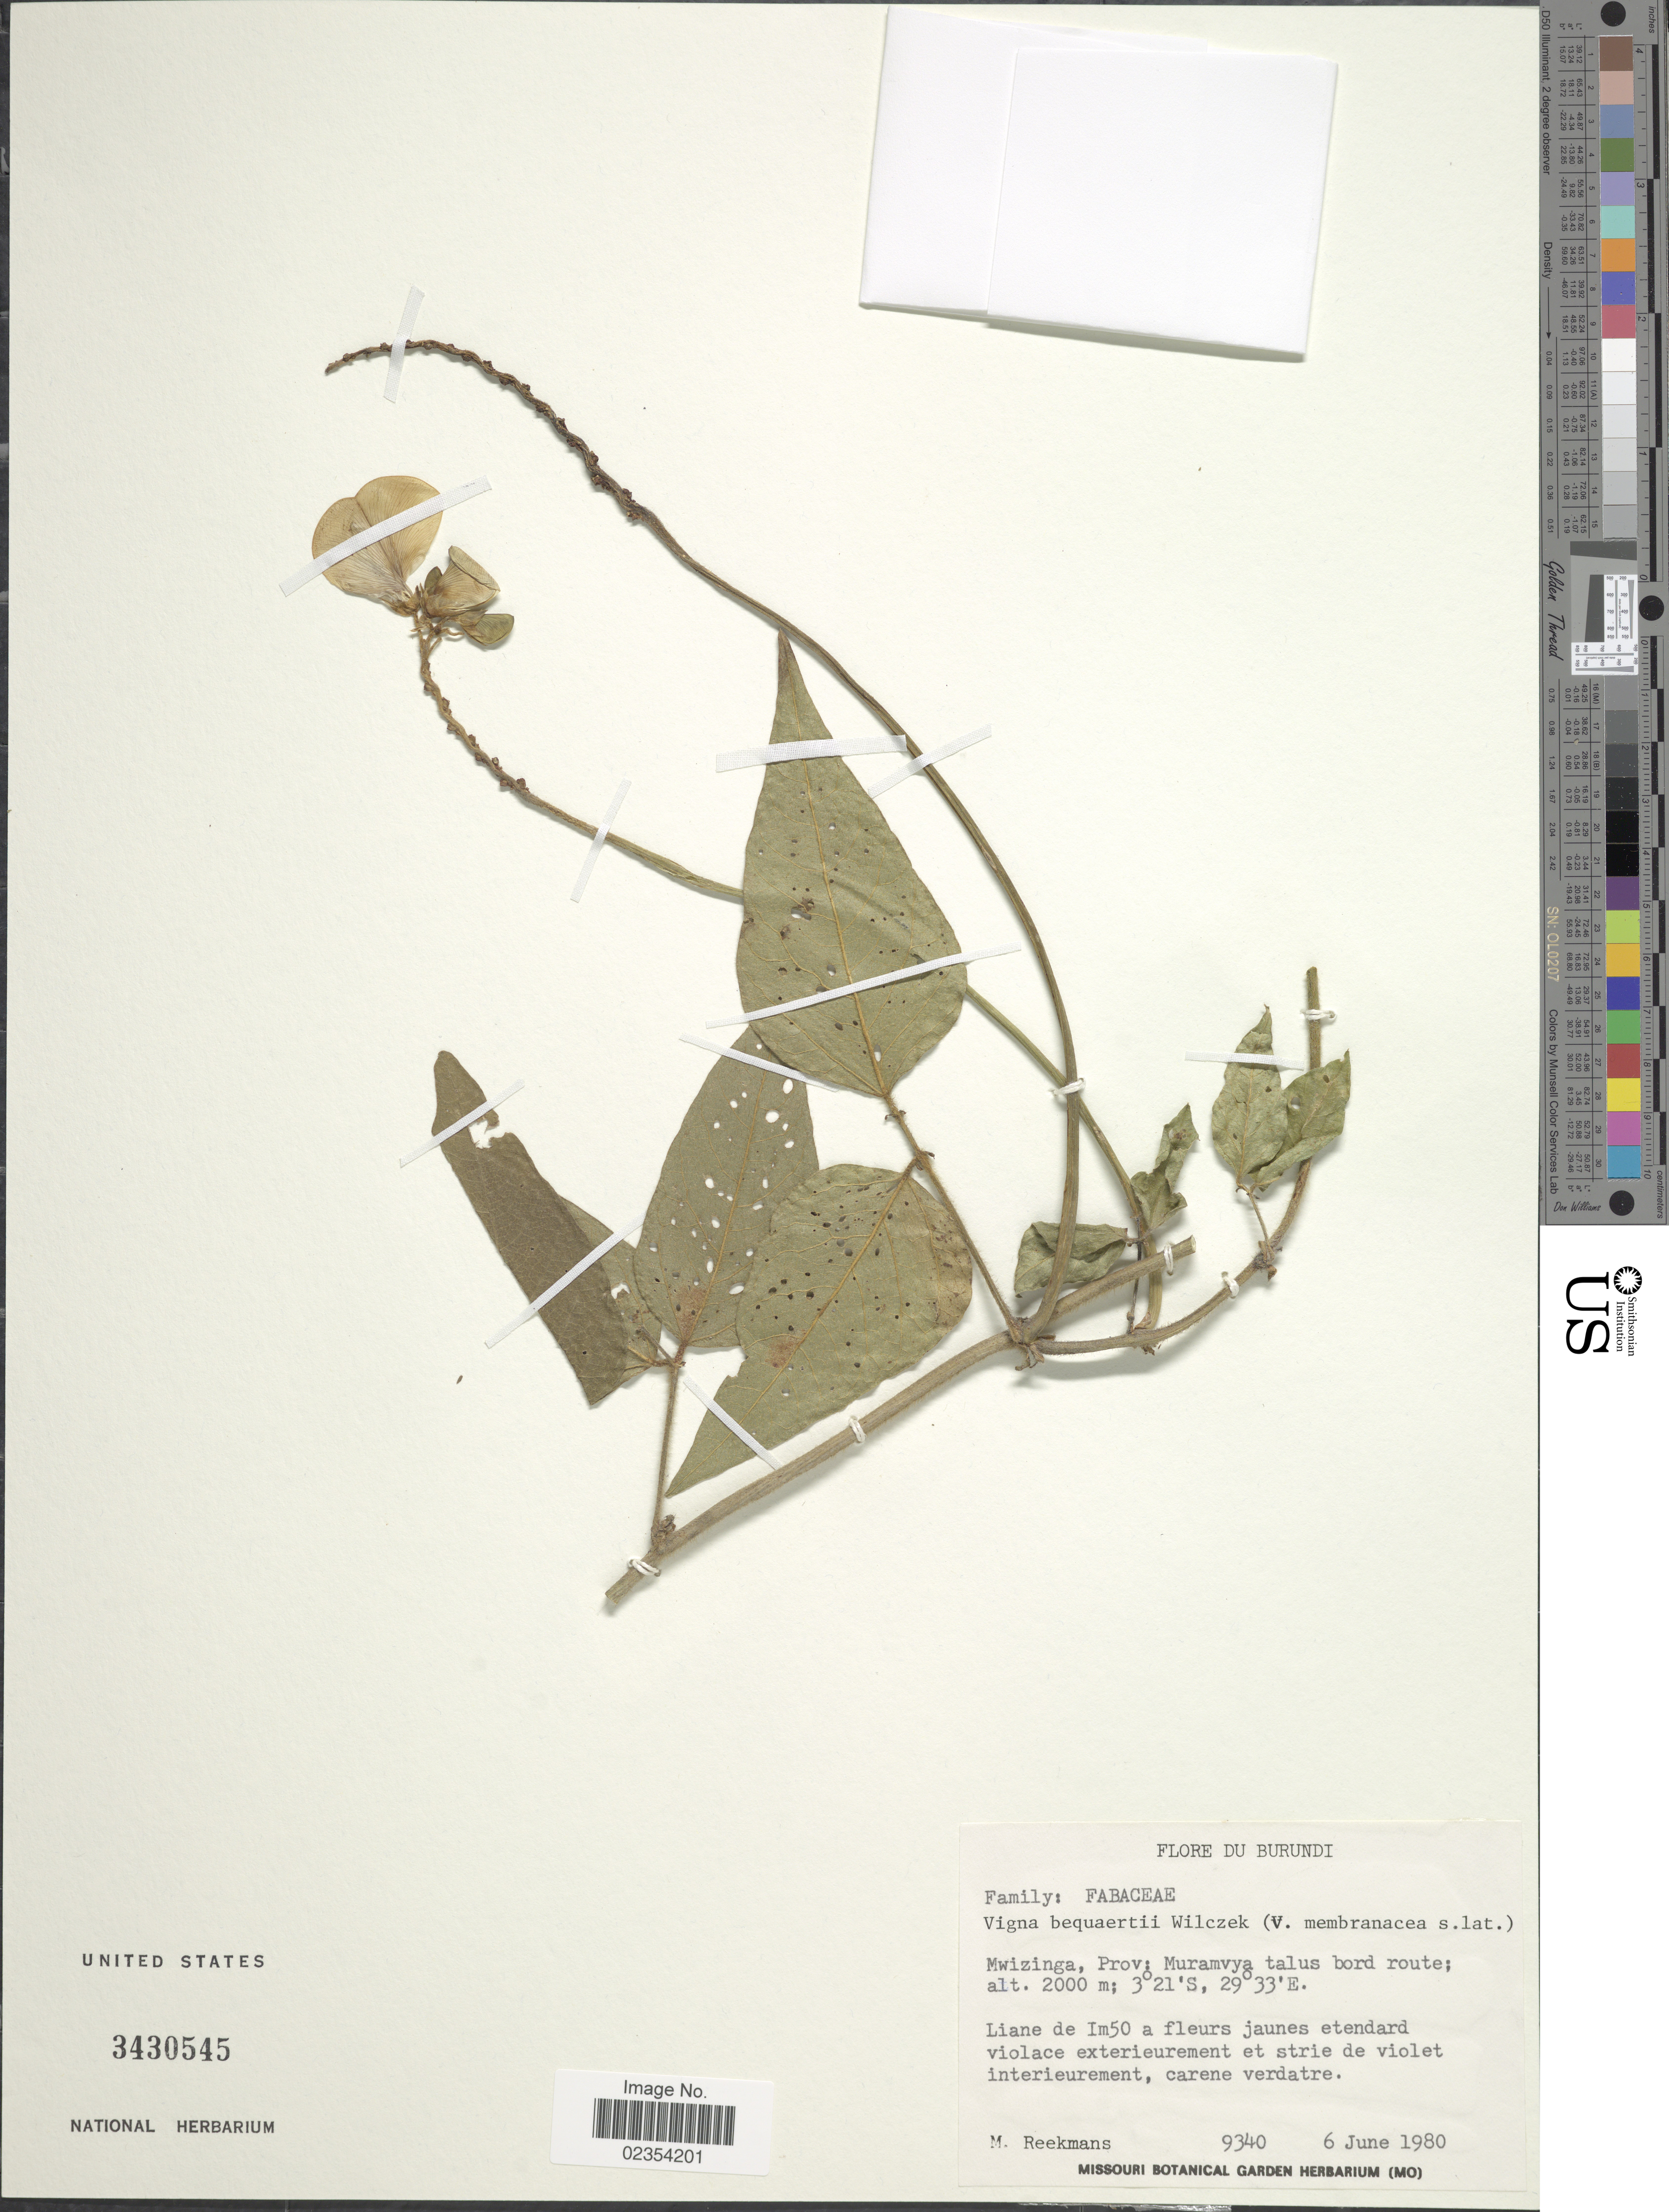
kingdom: Plantae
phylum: Tracheophyta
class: Magnoliopsida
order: Fabales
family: Fabaceae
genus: Vigna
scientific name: Vigna bequaertii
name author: R. Wilczek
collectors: M. Reekmans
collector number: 9340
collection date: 1980-06-06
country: Burundi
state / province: Muramvya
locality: Mwizinga, talus bord route.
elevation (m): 2000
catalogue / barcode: US 3430545